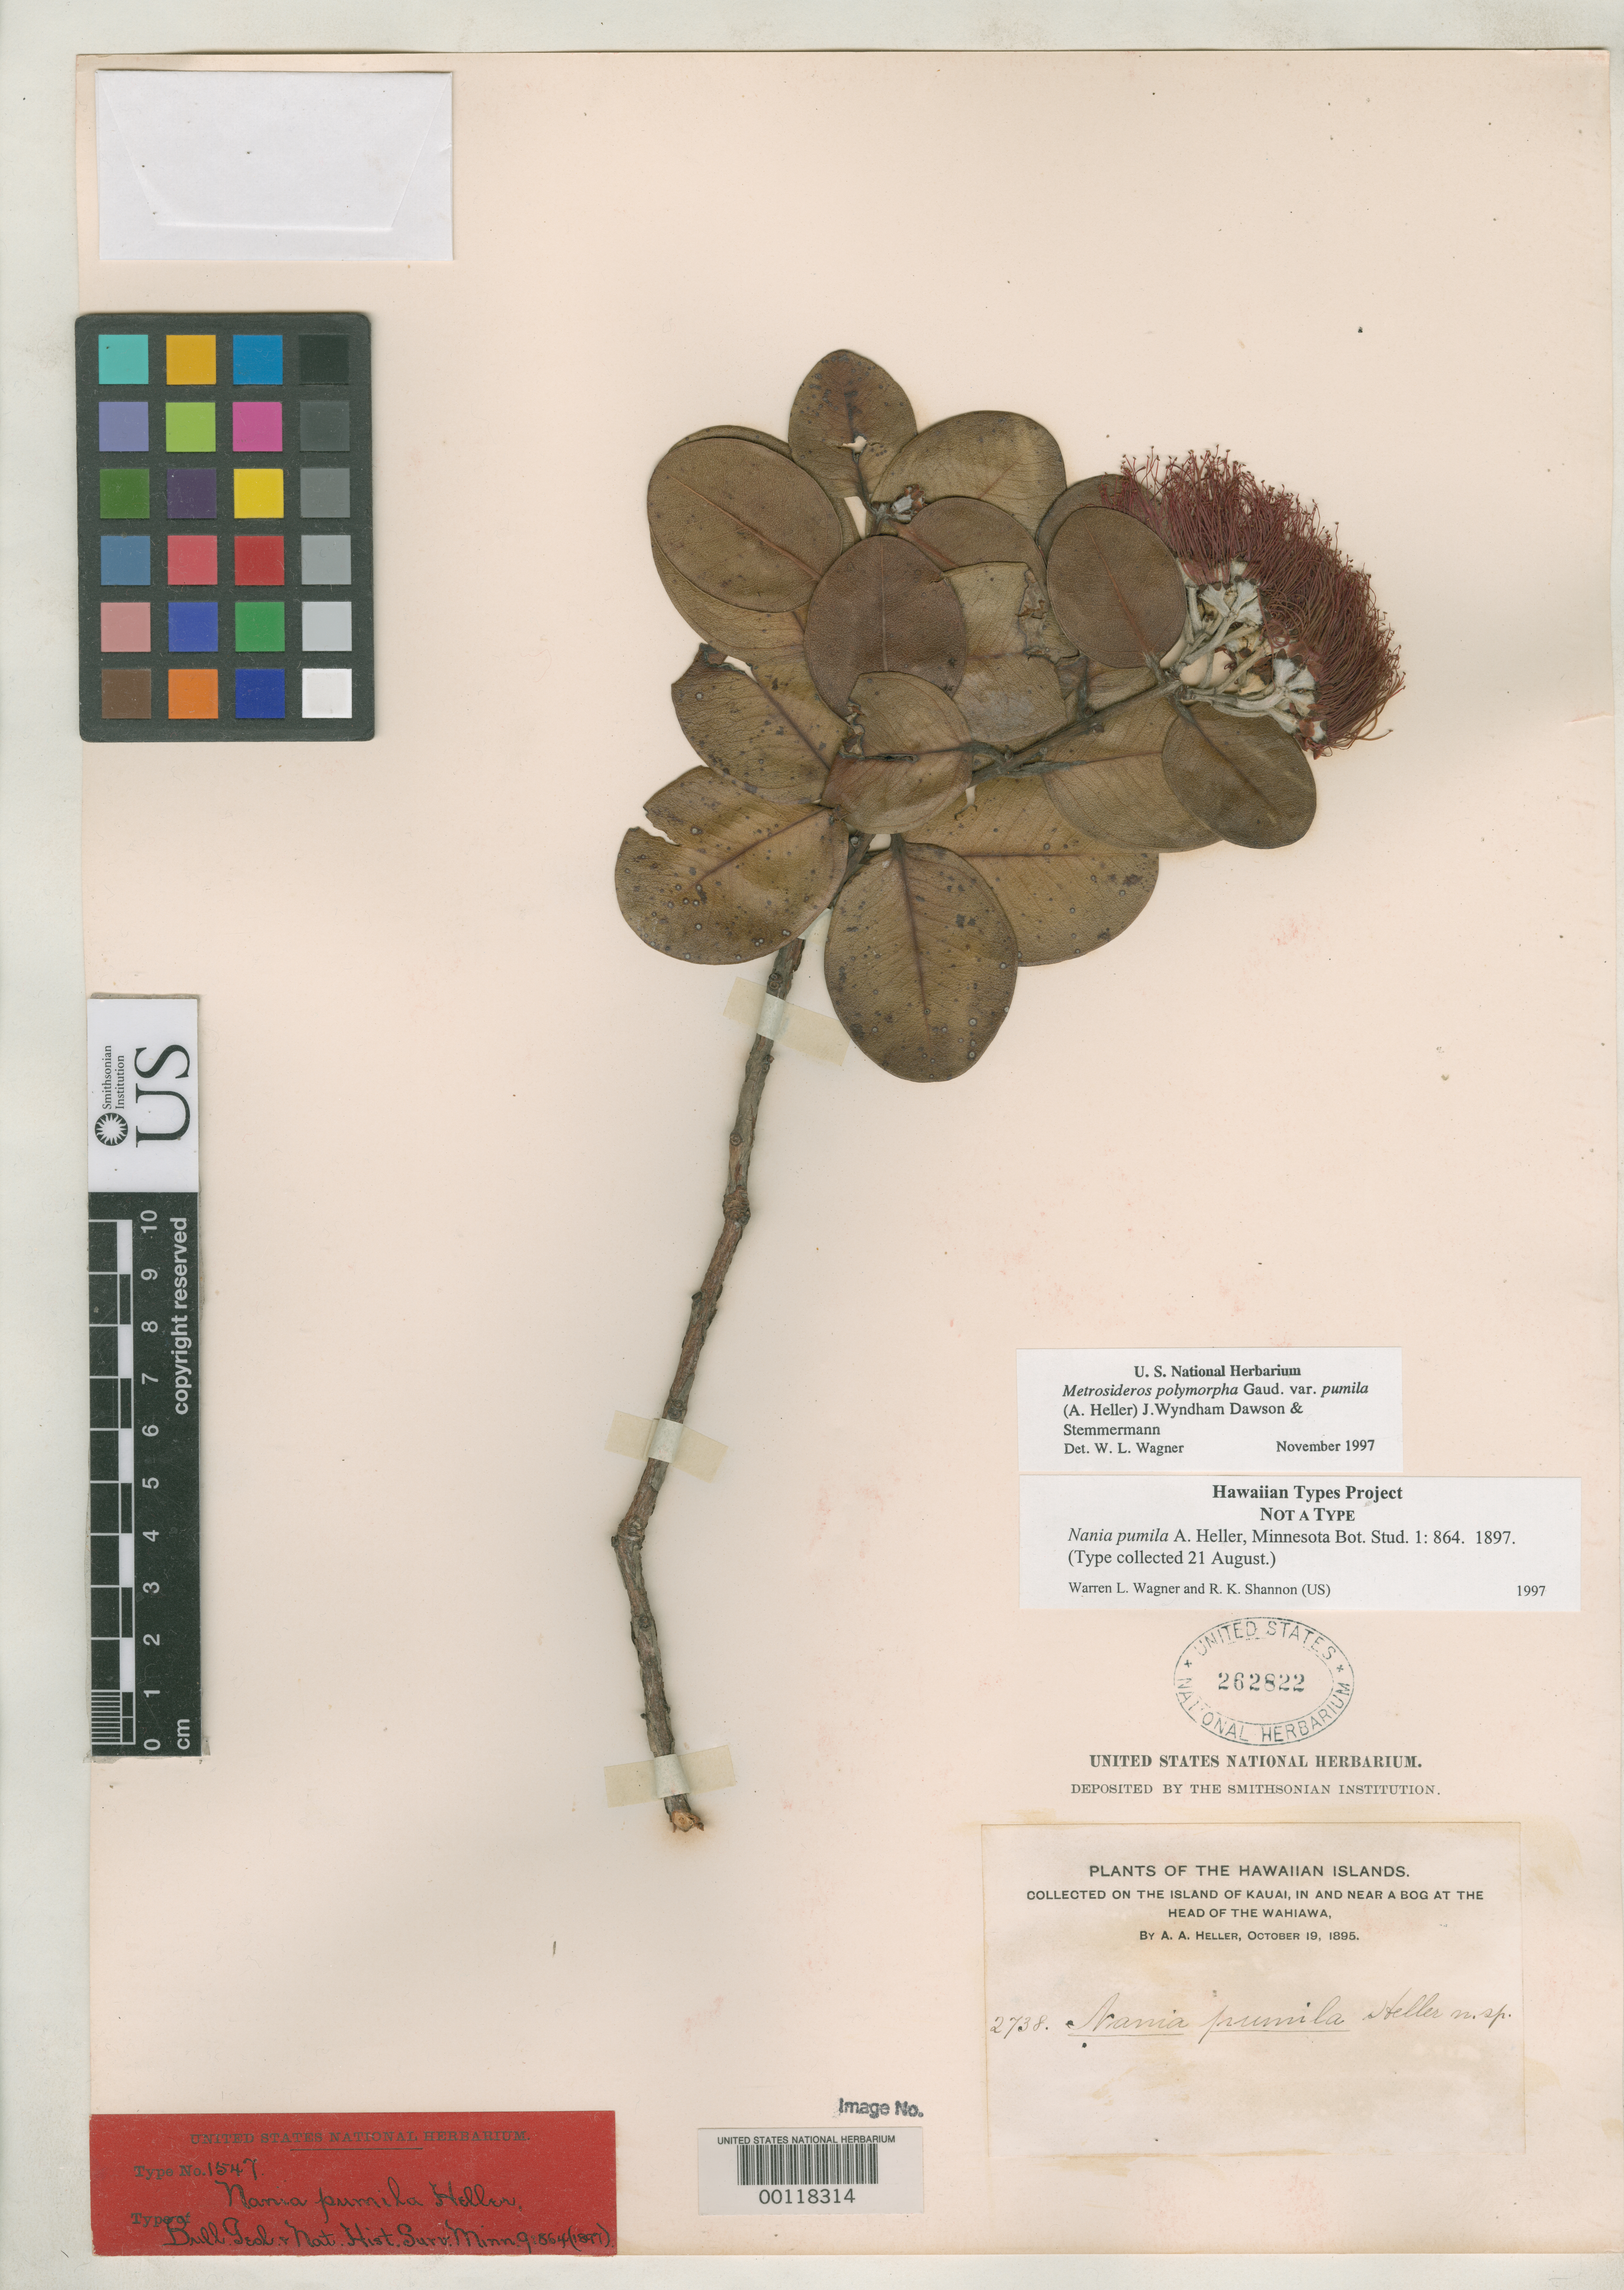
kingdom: Plantae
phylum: Tracheophyta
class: Magnoliopsida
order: Myrtales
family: Myrtaceae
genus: Nania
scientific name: Nania pumila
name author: A. Heller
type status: Possible Type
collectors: A. A. Heller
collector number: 2738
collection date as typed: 19 Oct 1895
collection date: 1895-10-19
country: United States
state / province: Hawaii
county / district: Kauai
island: Kaua'i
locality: Kauai, in bog at head of Wahiawa River; alt. 3000 ft.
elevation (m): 914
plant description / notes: Annotated by W.L. Wagner & R.K. Shannon (1997), "NOT A TYPE… Type collected 21 August"; possibly original material [or syntype?].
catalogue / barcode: US 262822